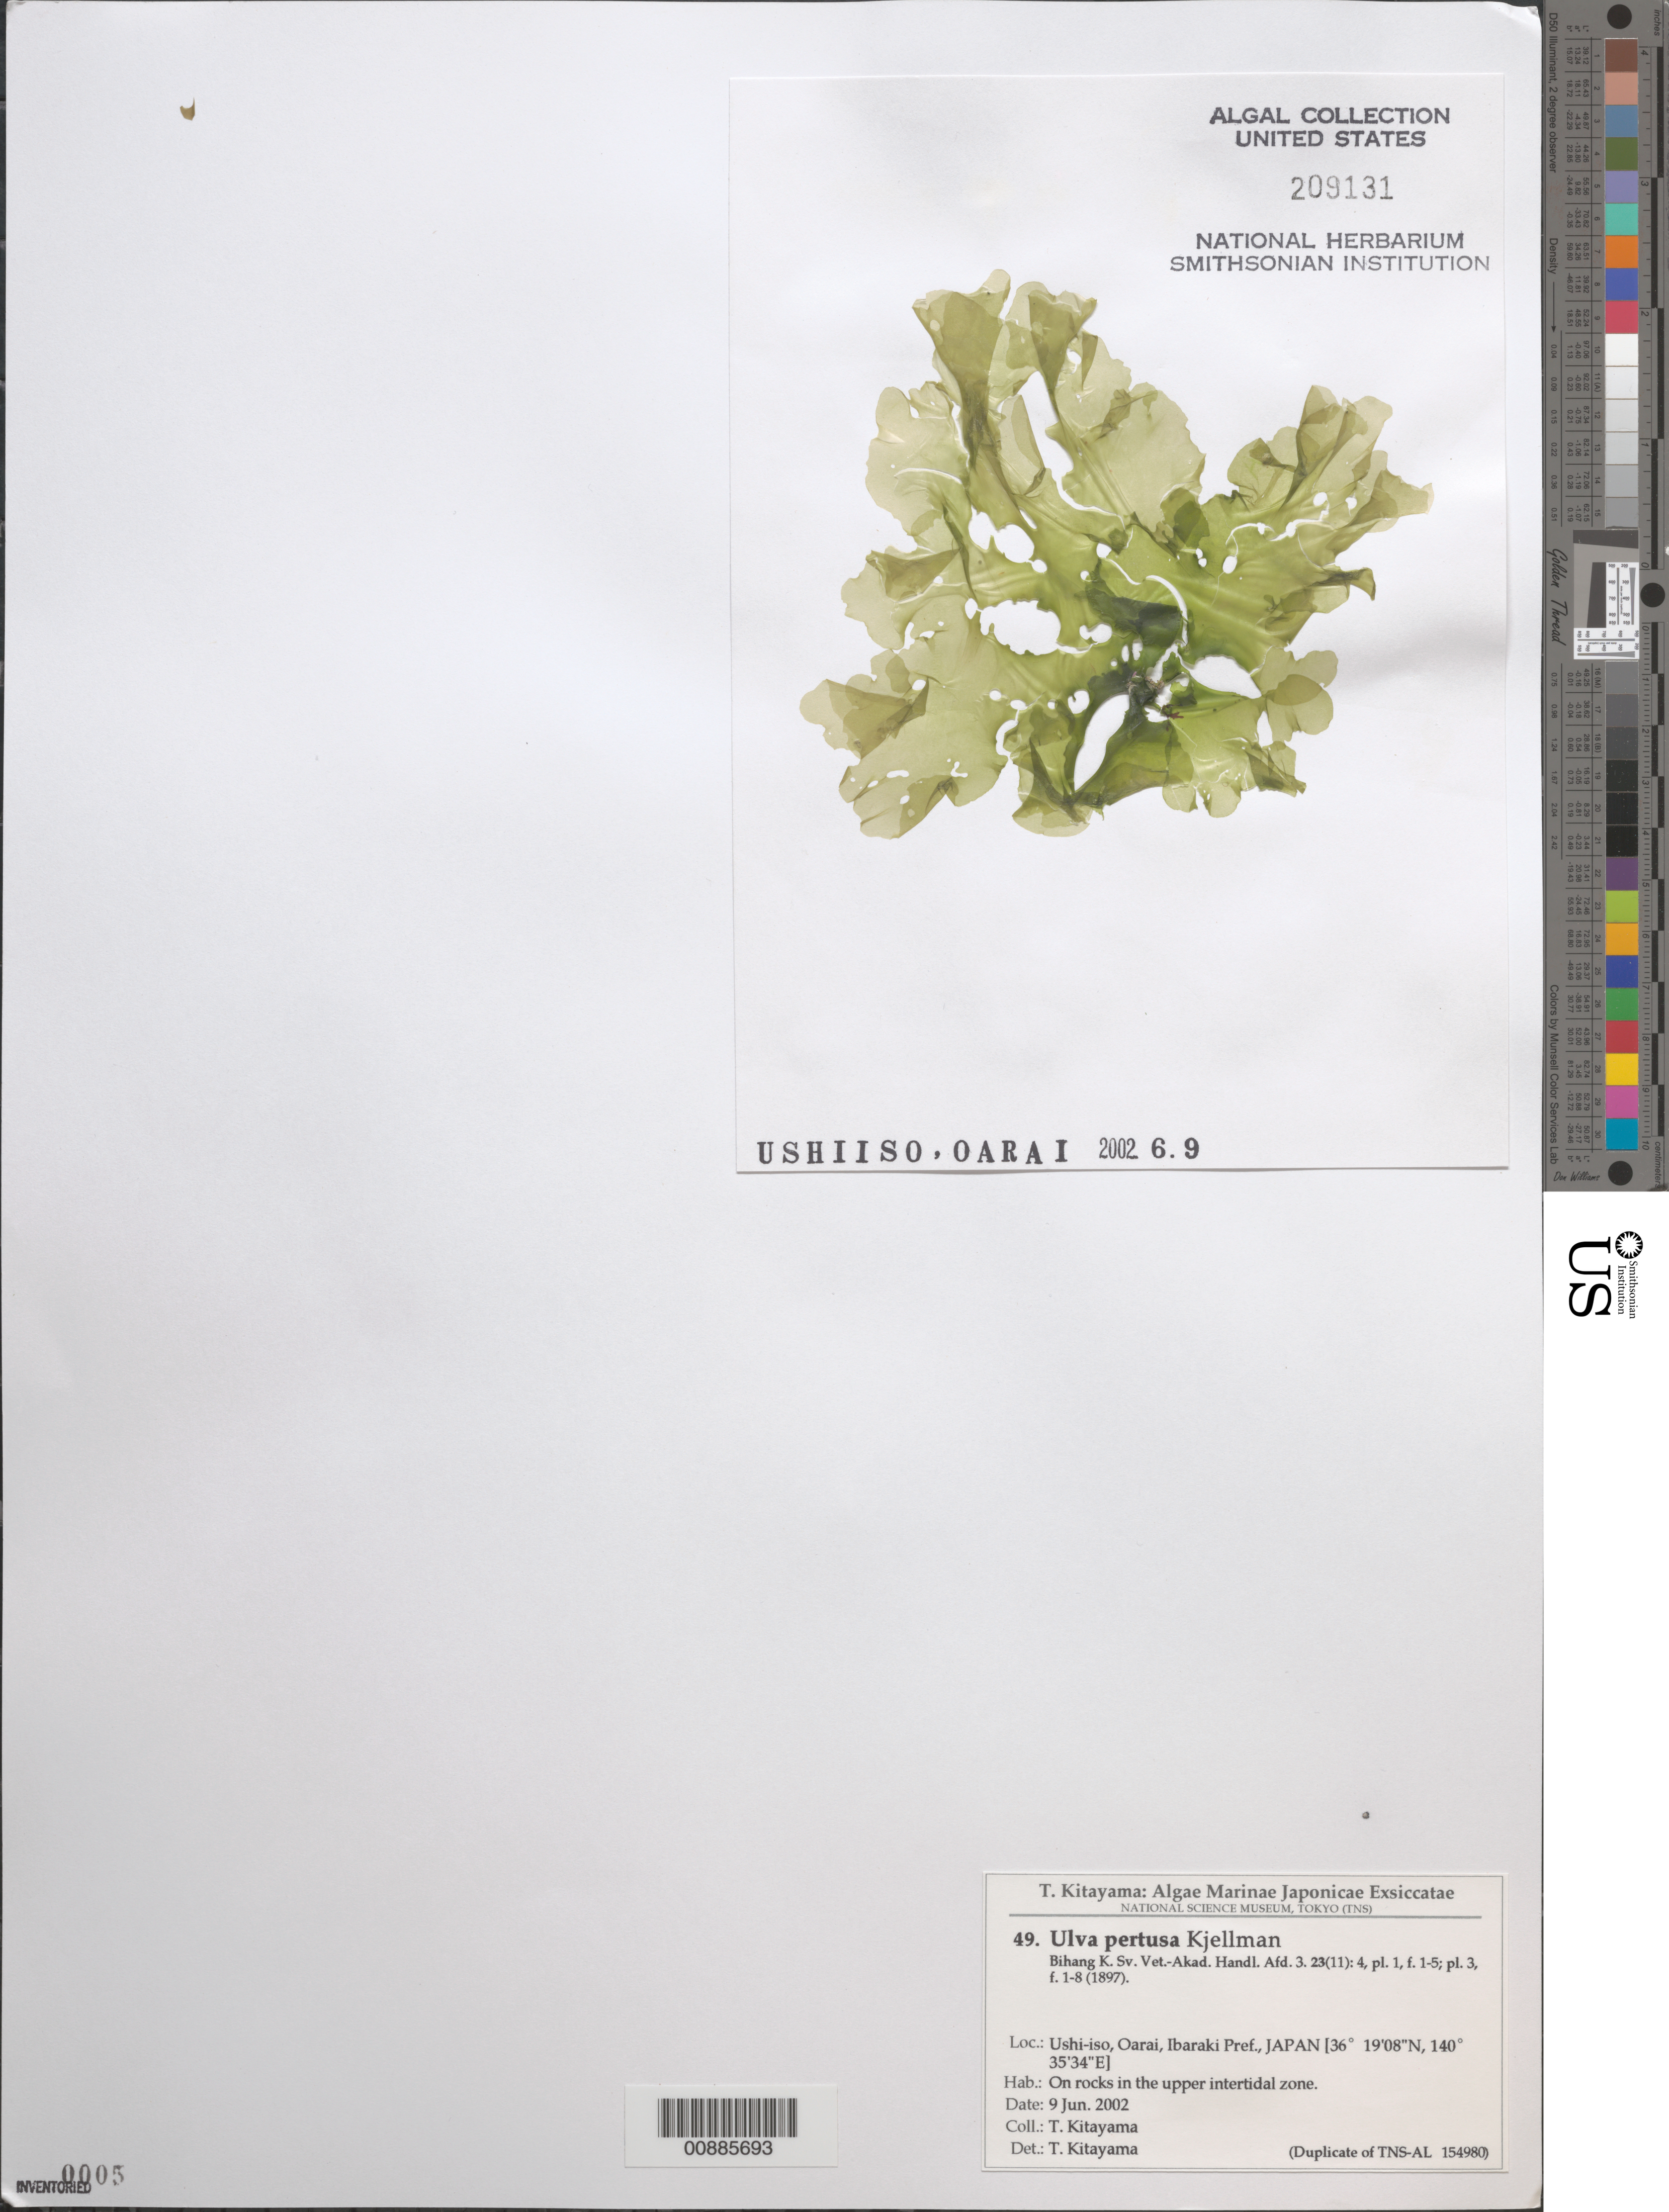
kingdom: Plantae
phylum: Chlorophyta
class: Ulvophyceae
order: Ulvales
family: Ulvaceae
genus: Ulva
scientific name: Ulva australis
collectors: T. Kitayama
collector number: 49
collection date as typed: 09 Jun 2002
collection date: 2002-06-09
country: Japan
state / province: Ibaraki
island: Honshu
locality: Ushi-iso, Oarai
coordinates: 36 19' 08" N, 140 35' 34" E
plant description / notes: Kitayama, T., Algae Marinae Japonicae Exsiccatae, Fasc. II (Nos. 26-50)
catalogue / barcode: US 209131